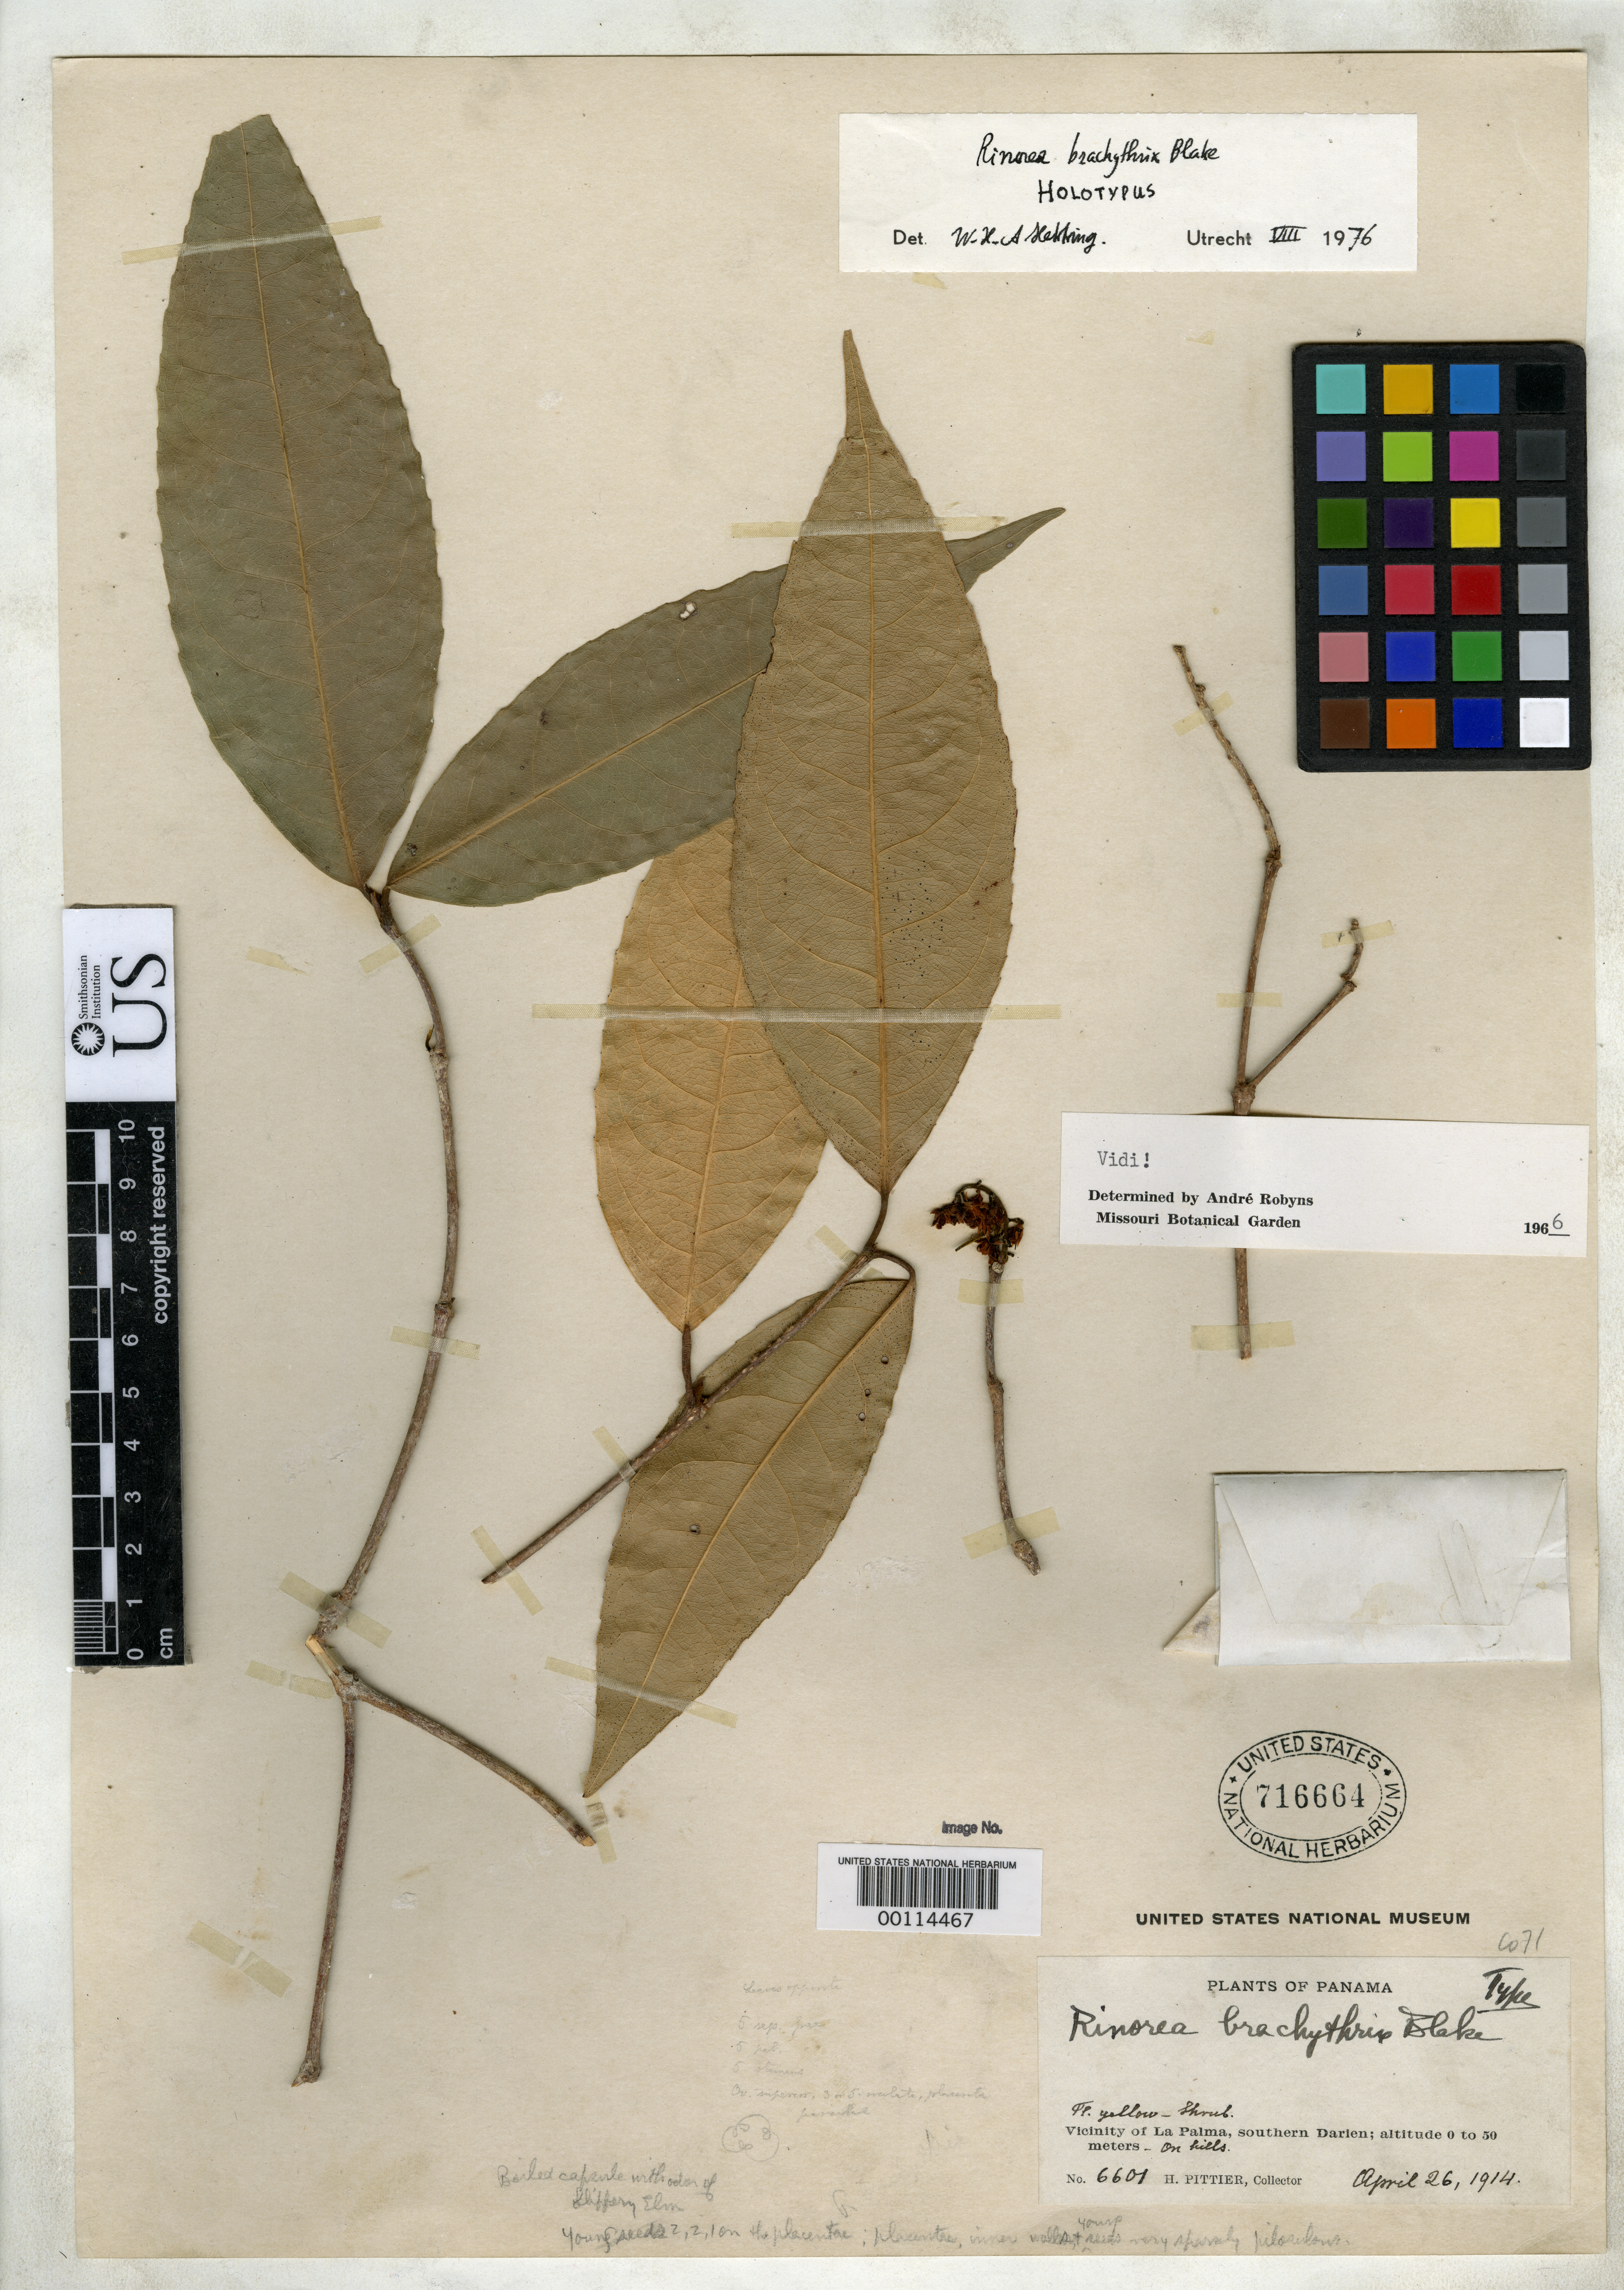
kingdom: Plantae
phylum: Tracheophyta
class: Magnoliopsida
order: Malpighiales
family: Violaceae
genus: Rinorea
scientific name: Rinorea brachythrix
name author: S.F. Blake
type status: Holotype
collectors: H. F. Pittier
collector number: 6601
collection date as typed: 26 Apr 1914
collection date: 1914-04-26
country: Panama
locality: Vicinity of La Palma.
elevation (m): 50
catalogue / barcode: US 716664